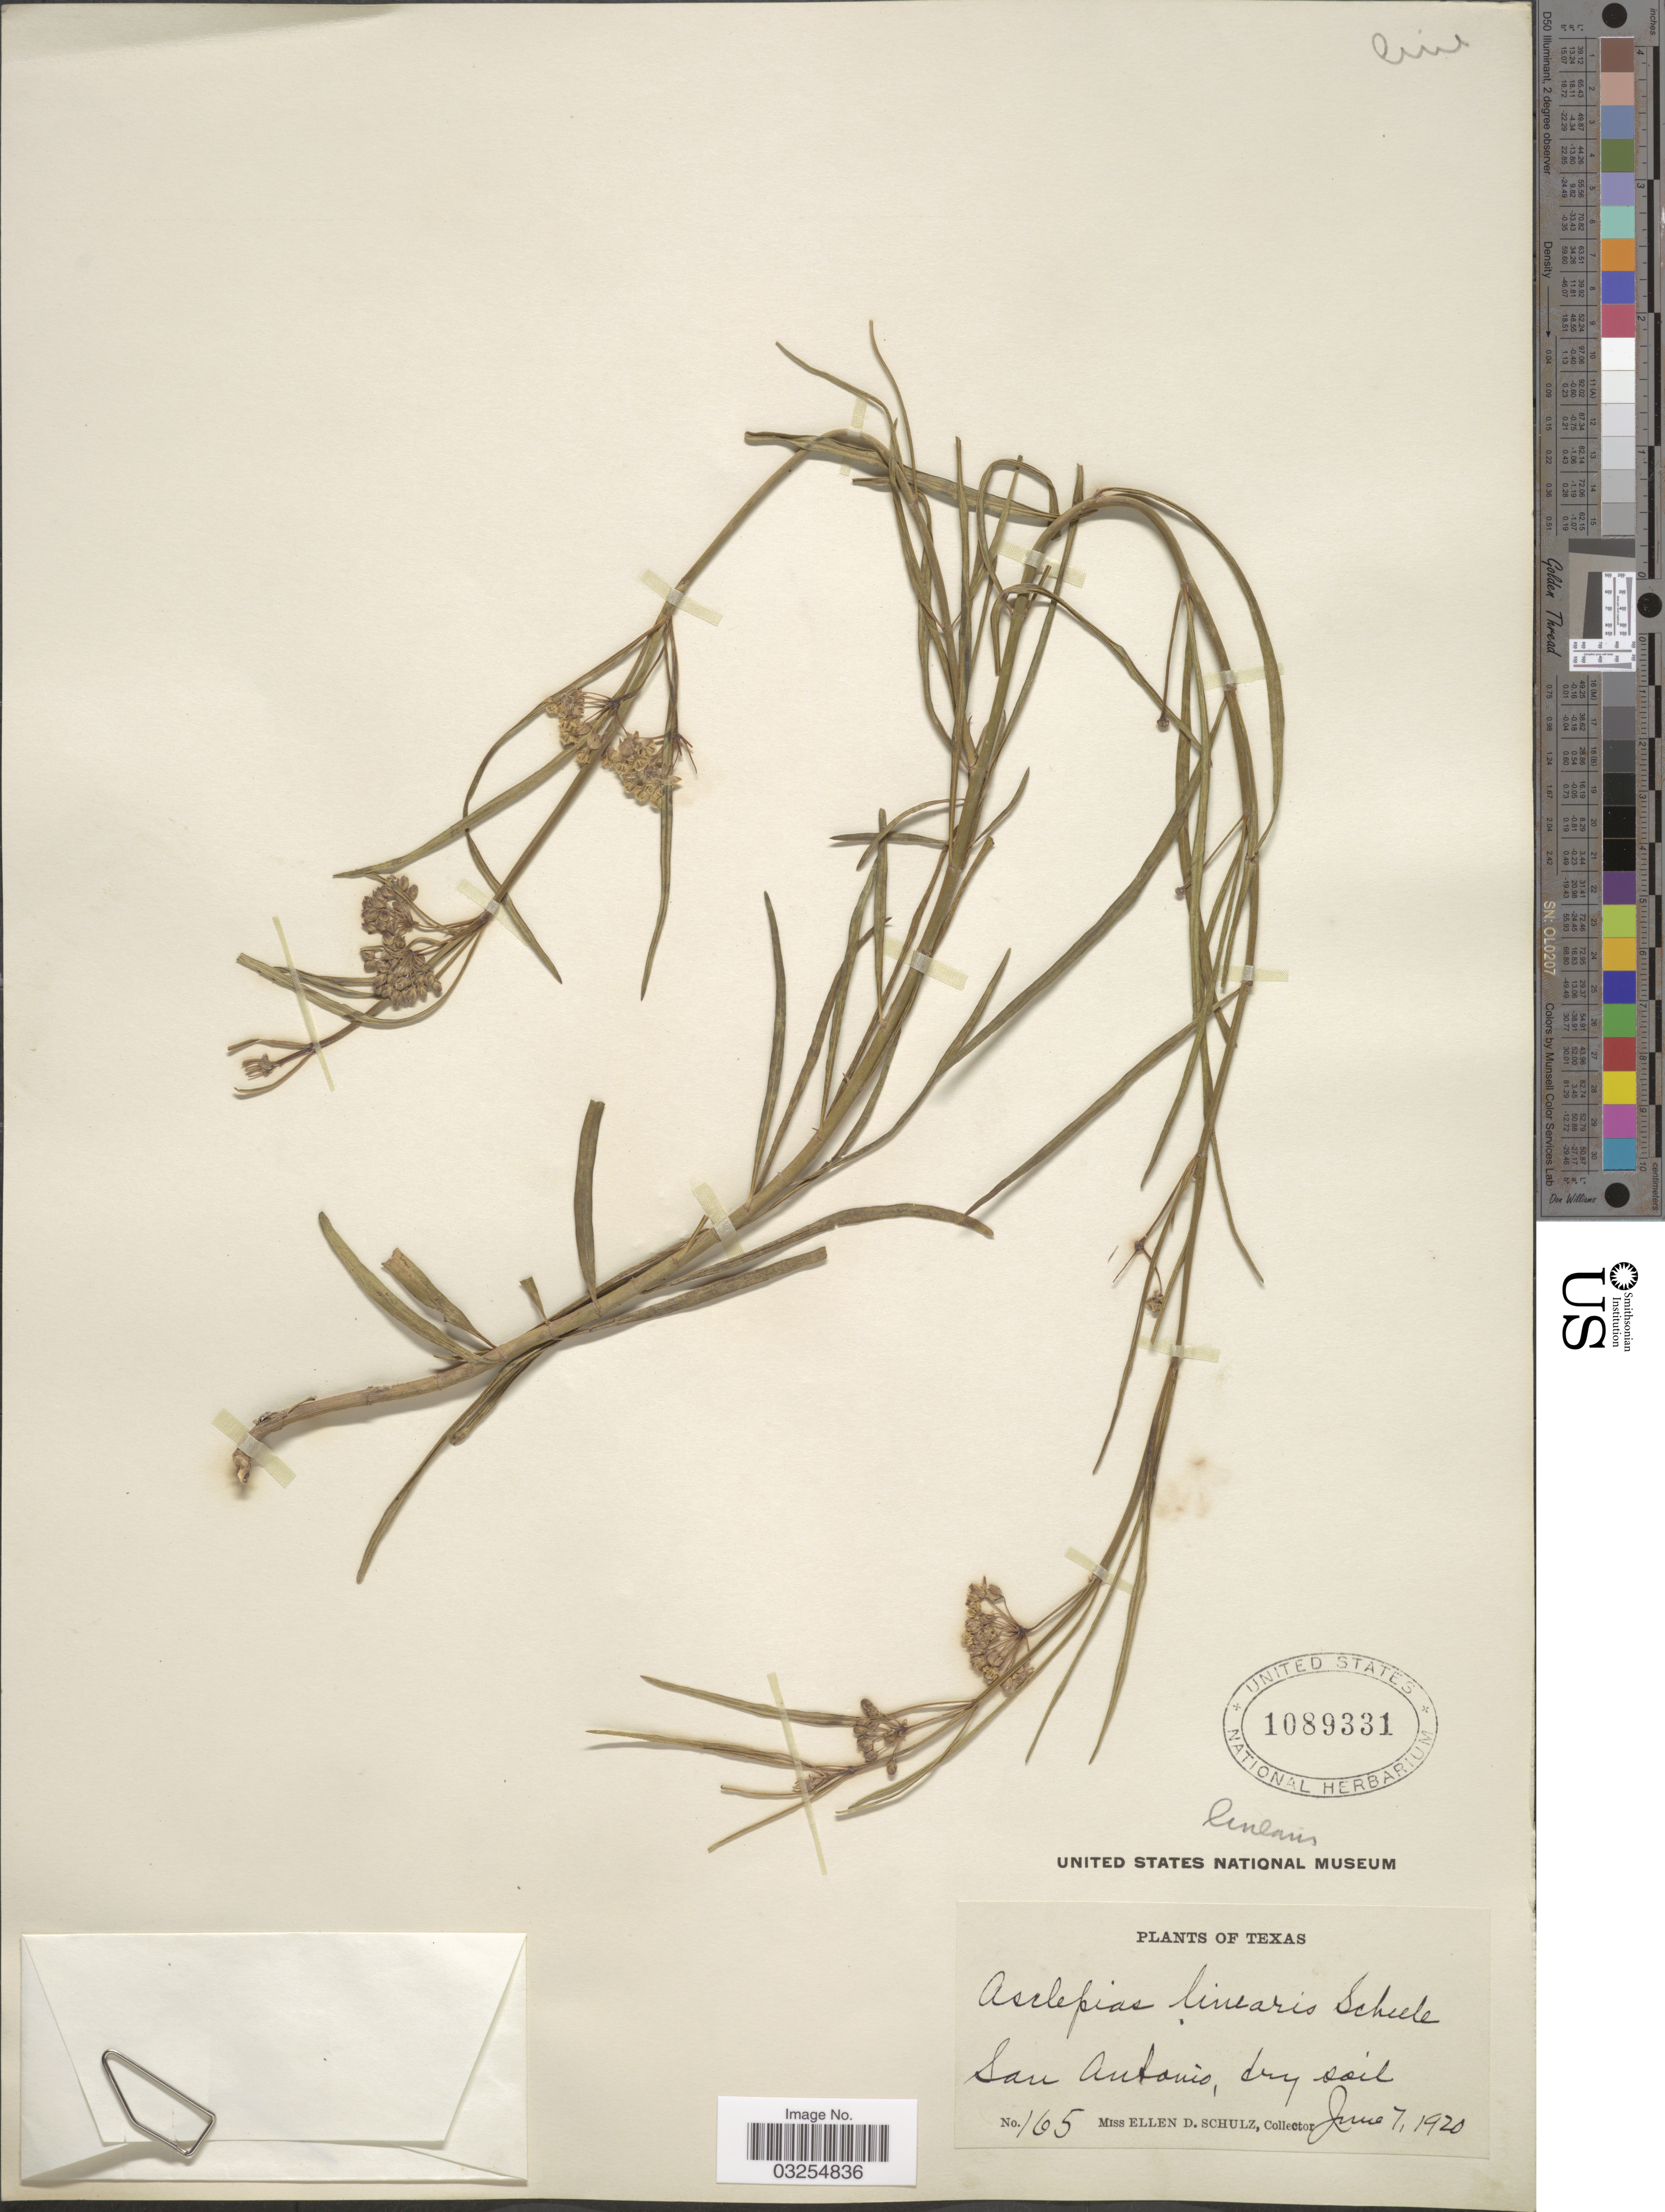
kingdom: Plantae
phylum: Tracheophyta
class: Magnoliopsida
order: Gentianales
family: Apocynaceae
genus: Asclepias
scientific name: Asclepias linearis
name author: Scheele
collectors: E. D. Schulz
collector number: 165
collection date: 1920-06-07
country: United States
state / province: Texas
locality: San Antonio.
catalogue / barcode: US 1089331